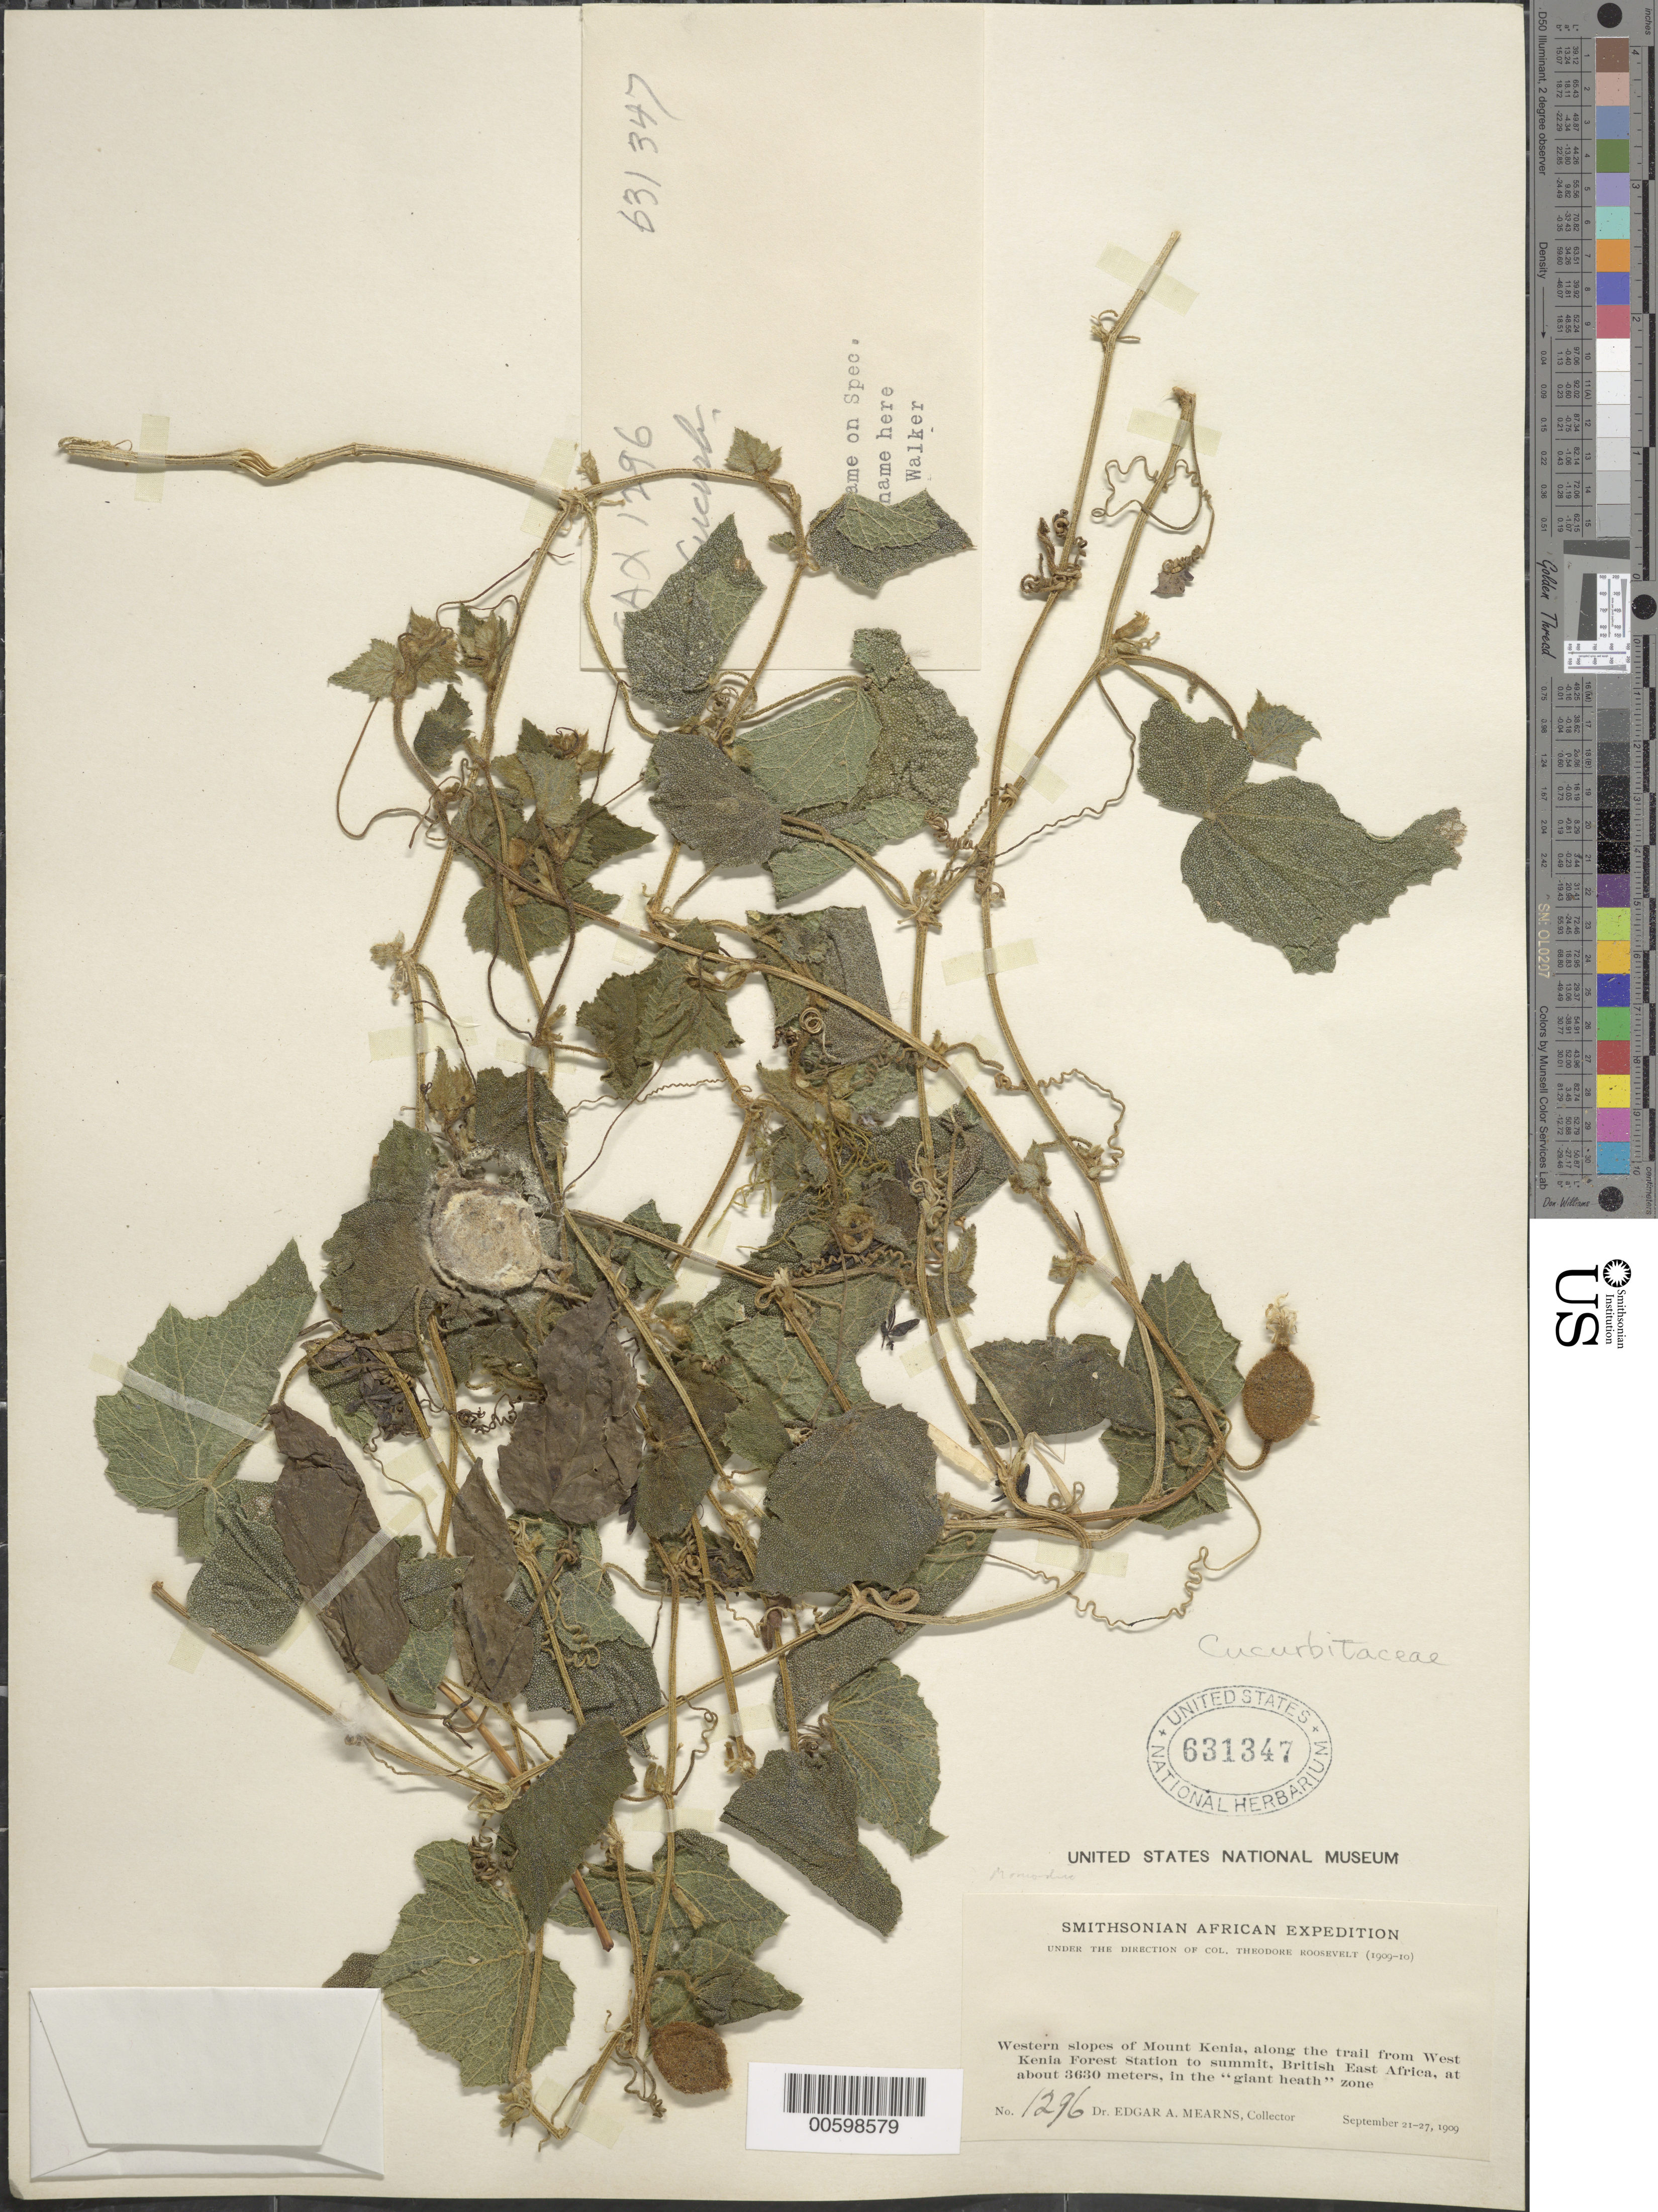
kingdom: Plantae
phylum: Tracheophyta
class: Magnoliopsida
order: Cucurbitales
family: Cucurbitaceae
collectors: E. A. Mearns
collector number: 1296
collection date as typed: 21 Sep 1909 to 27 Sep 1909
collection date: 1909-09-21/1909-09-27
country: Kenya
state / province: Nyeri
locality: Western upper slopes of Mount Kenya above the : giant health" zone, along the trail from west Kenya forest station to summit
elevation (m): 3640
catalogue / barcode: US 631347